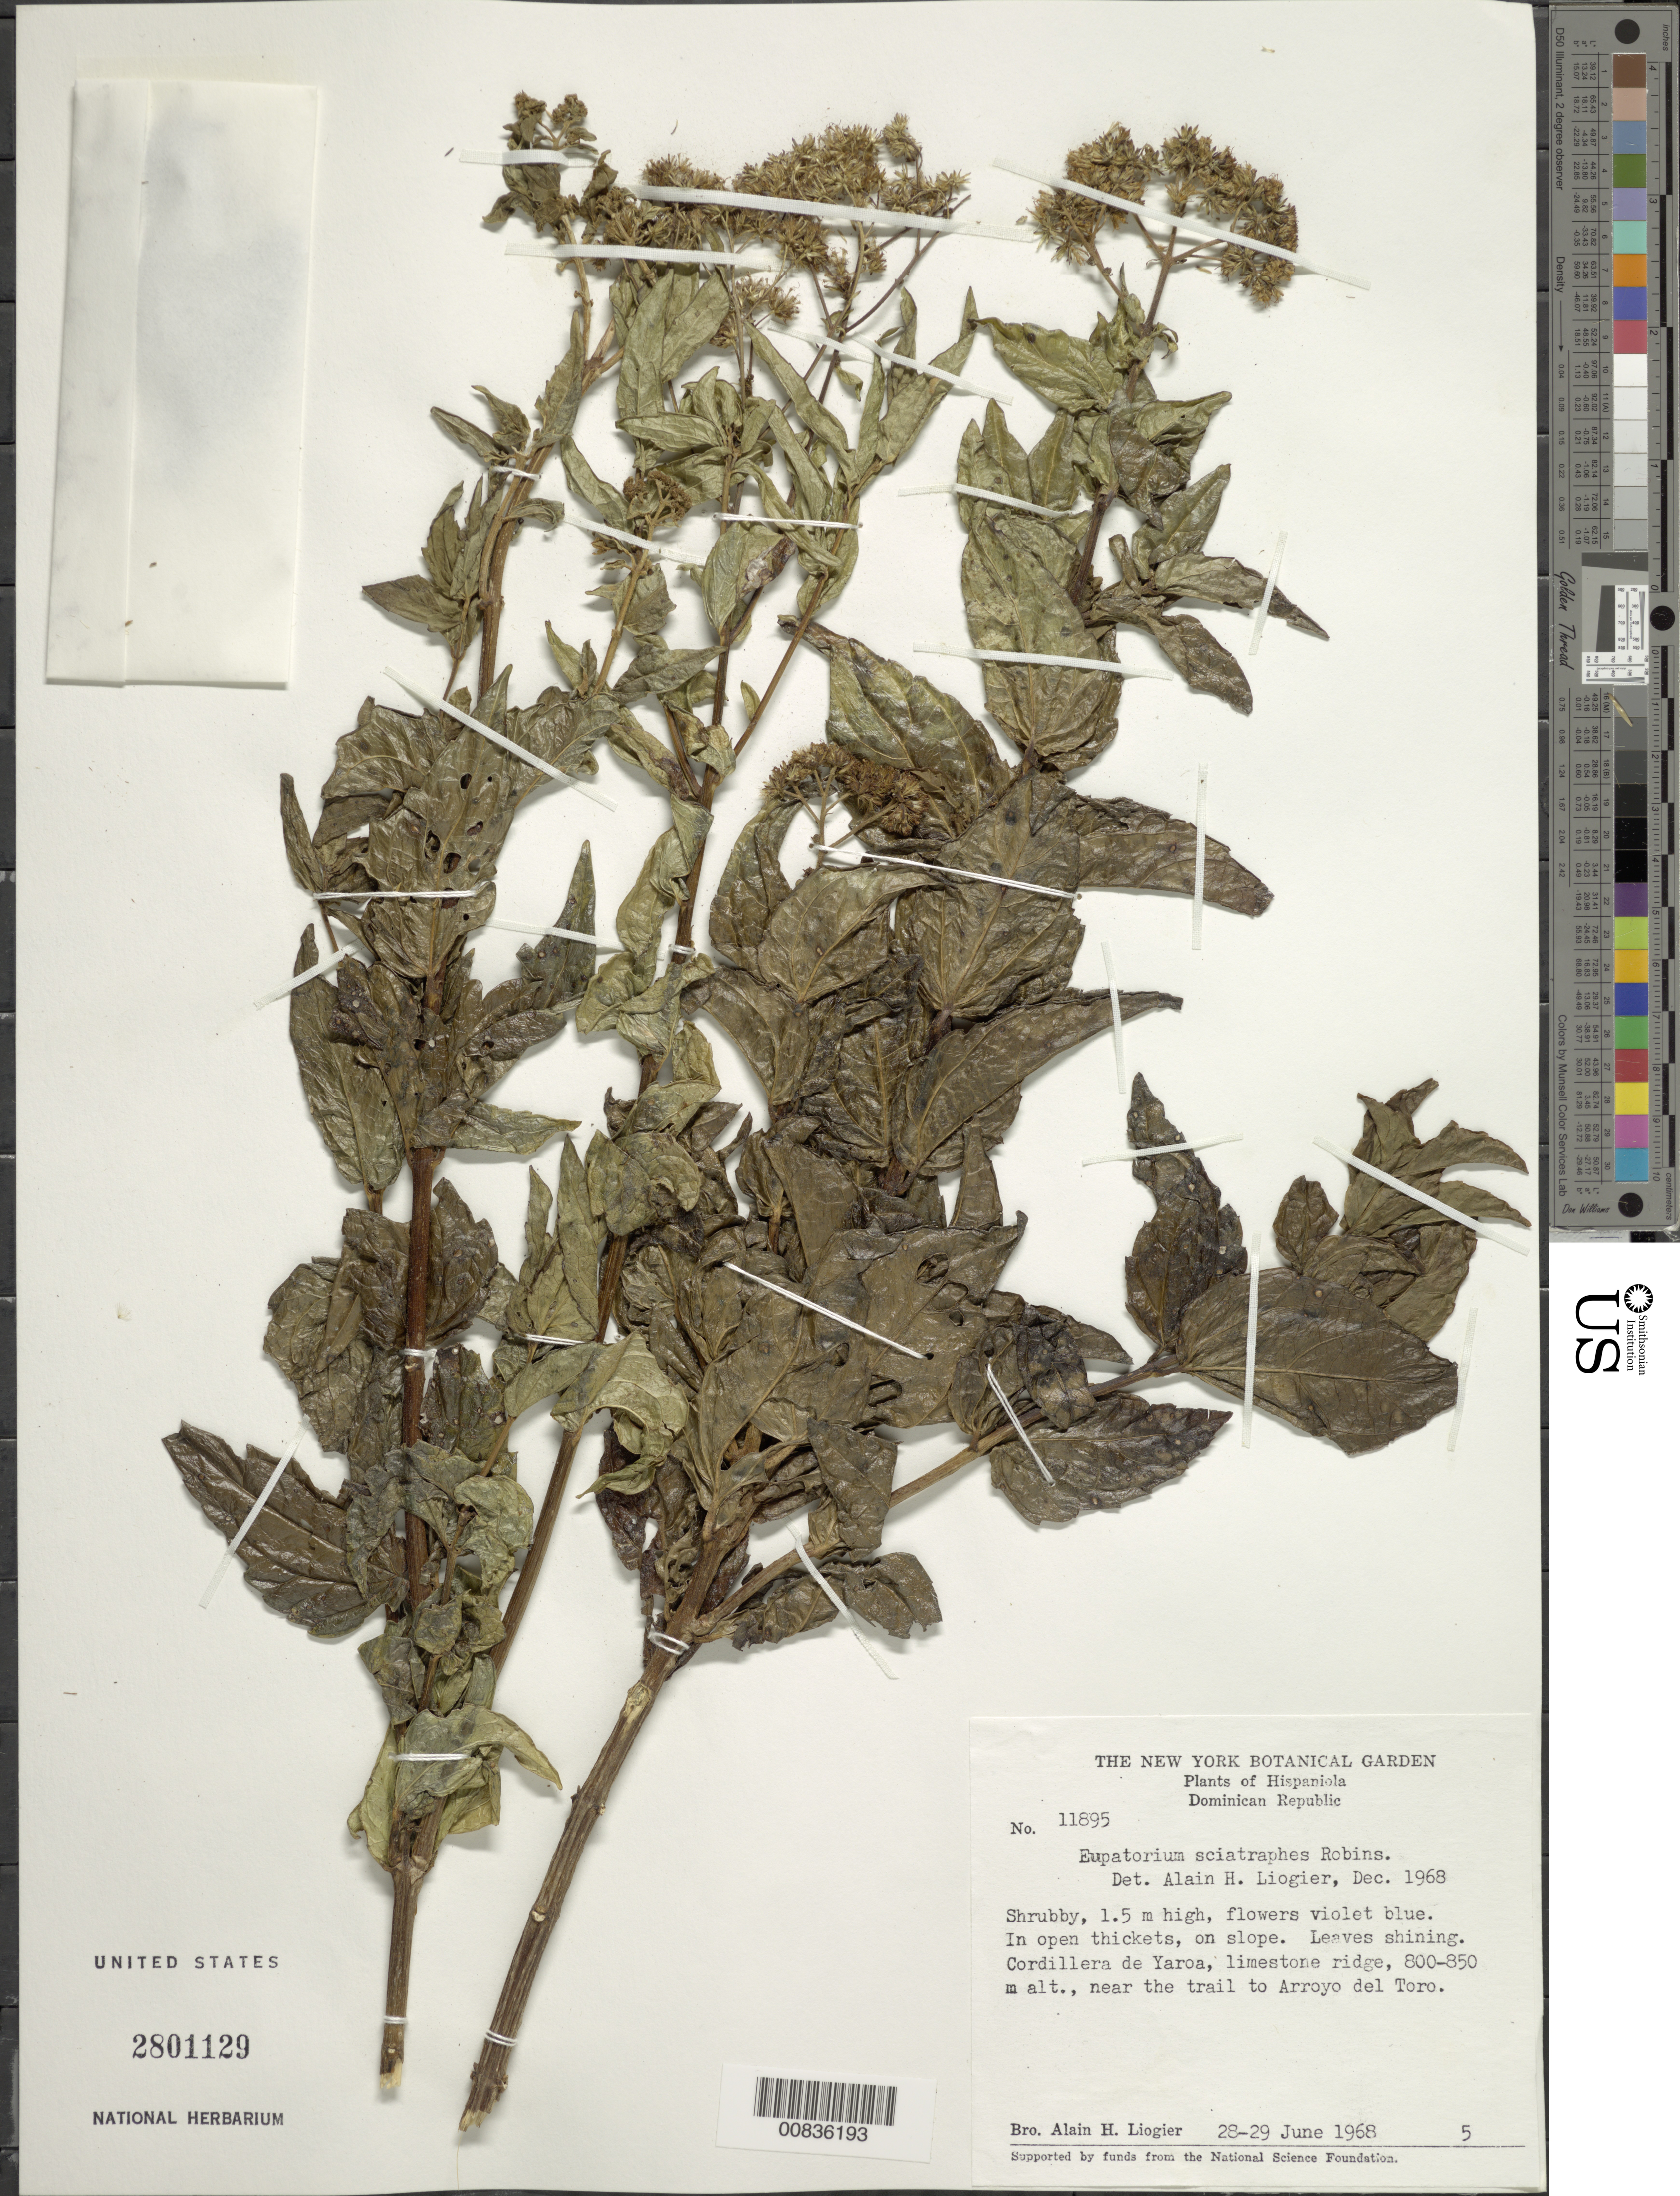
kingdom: Plantae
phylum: Tracheophyta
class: Magnoliopsida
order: Asterales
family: Asteraceae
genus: Koanophyllon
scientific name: Koanophyllon sciatraphes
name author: (B.L. Rob.) R.M. King & H. Rob.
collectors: A. H. Liogier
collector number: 11895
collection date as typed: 28 Jun 1968 to 29 Jun 1968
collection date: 1968-06-28/1968-06-29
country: Dominican Republic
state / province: Puerto Plata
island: Hispaniola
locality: Cordillera de Yaroa, near the trail to Arroyo del Toro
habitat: In open thickets on slope of limestone ridge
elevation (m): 800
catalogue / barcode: US 2801129